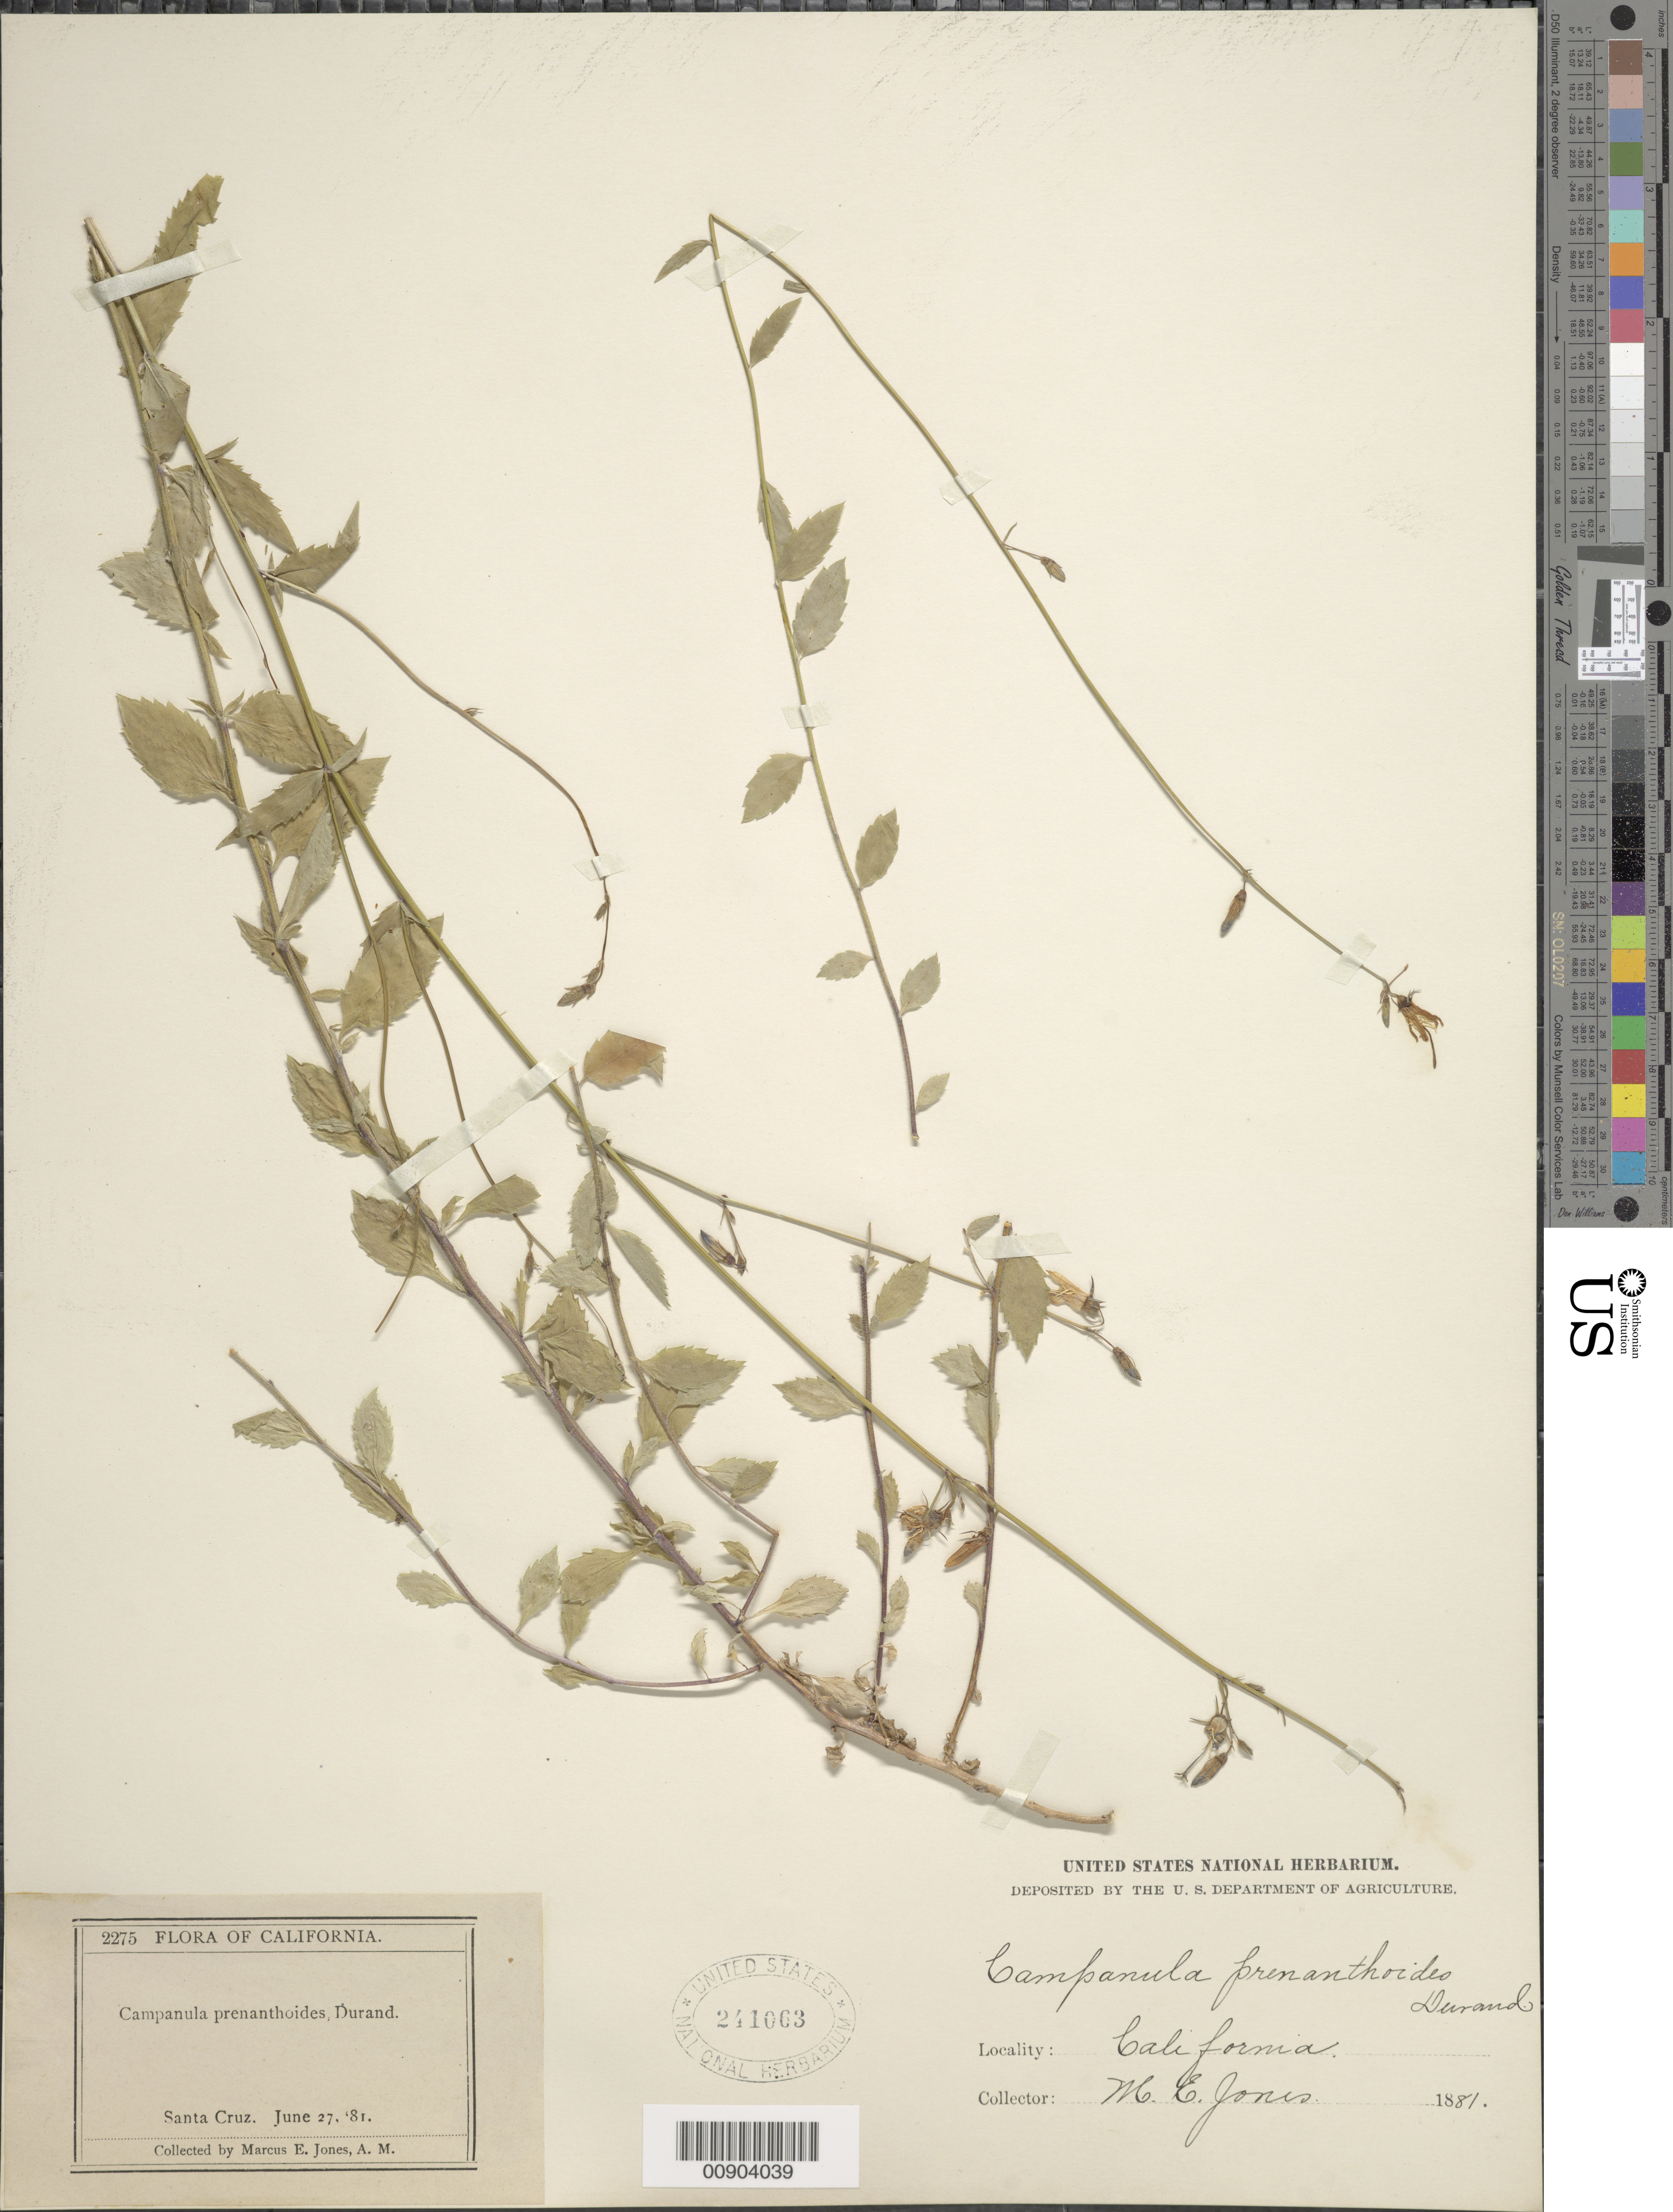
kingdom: Plantae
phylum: Tracheophyta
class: Magnoliopsida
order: Asterales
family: Campanulaceae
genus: Campanula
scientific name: Campanula prenanthoides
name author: Durand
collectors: M. E. Jones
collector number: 2275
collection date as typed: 27 Jun 1881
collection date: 1881-06-27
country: United States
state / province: California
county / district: Santa Cruz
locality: Santa Cruz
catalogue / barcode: US 241063